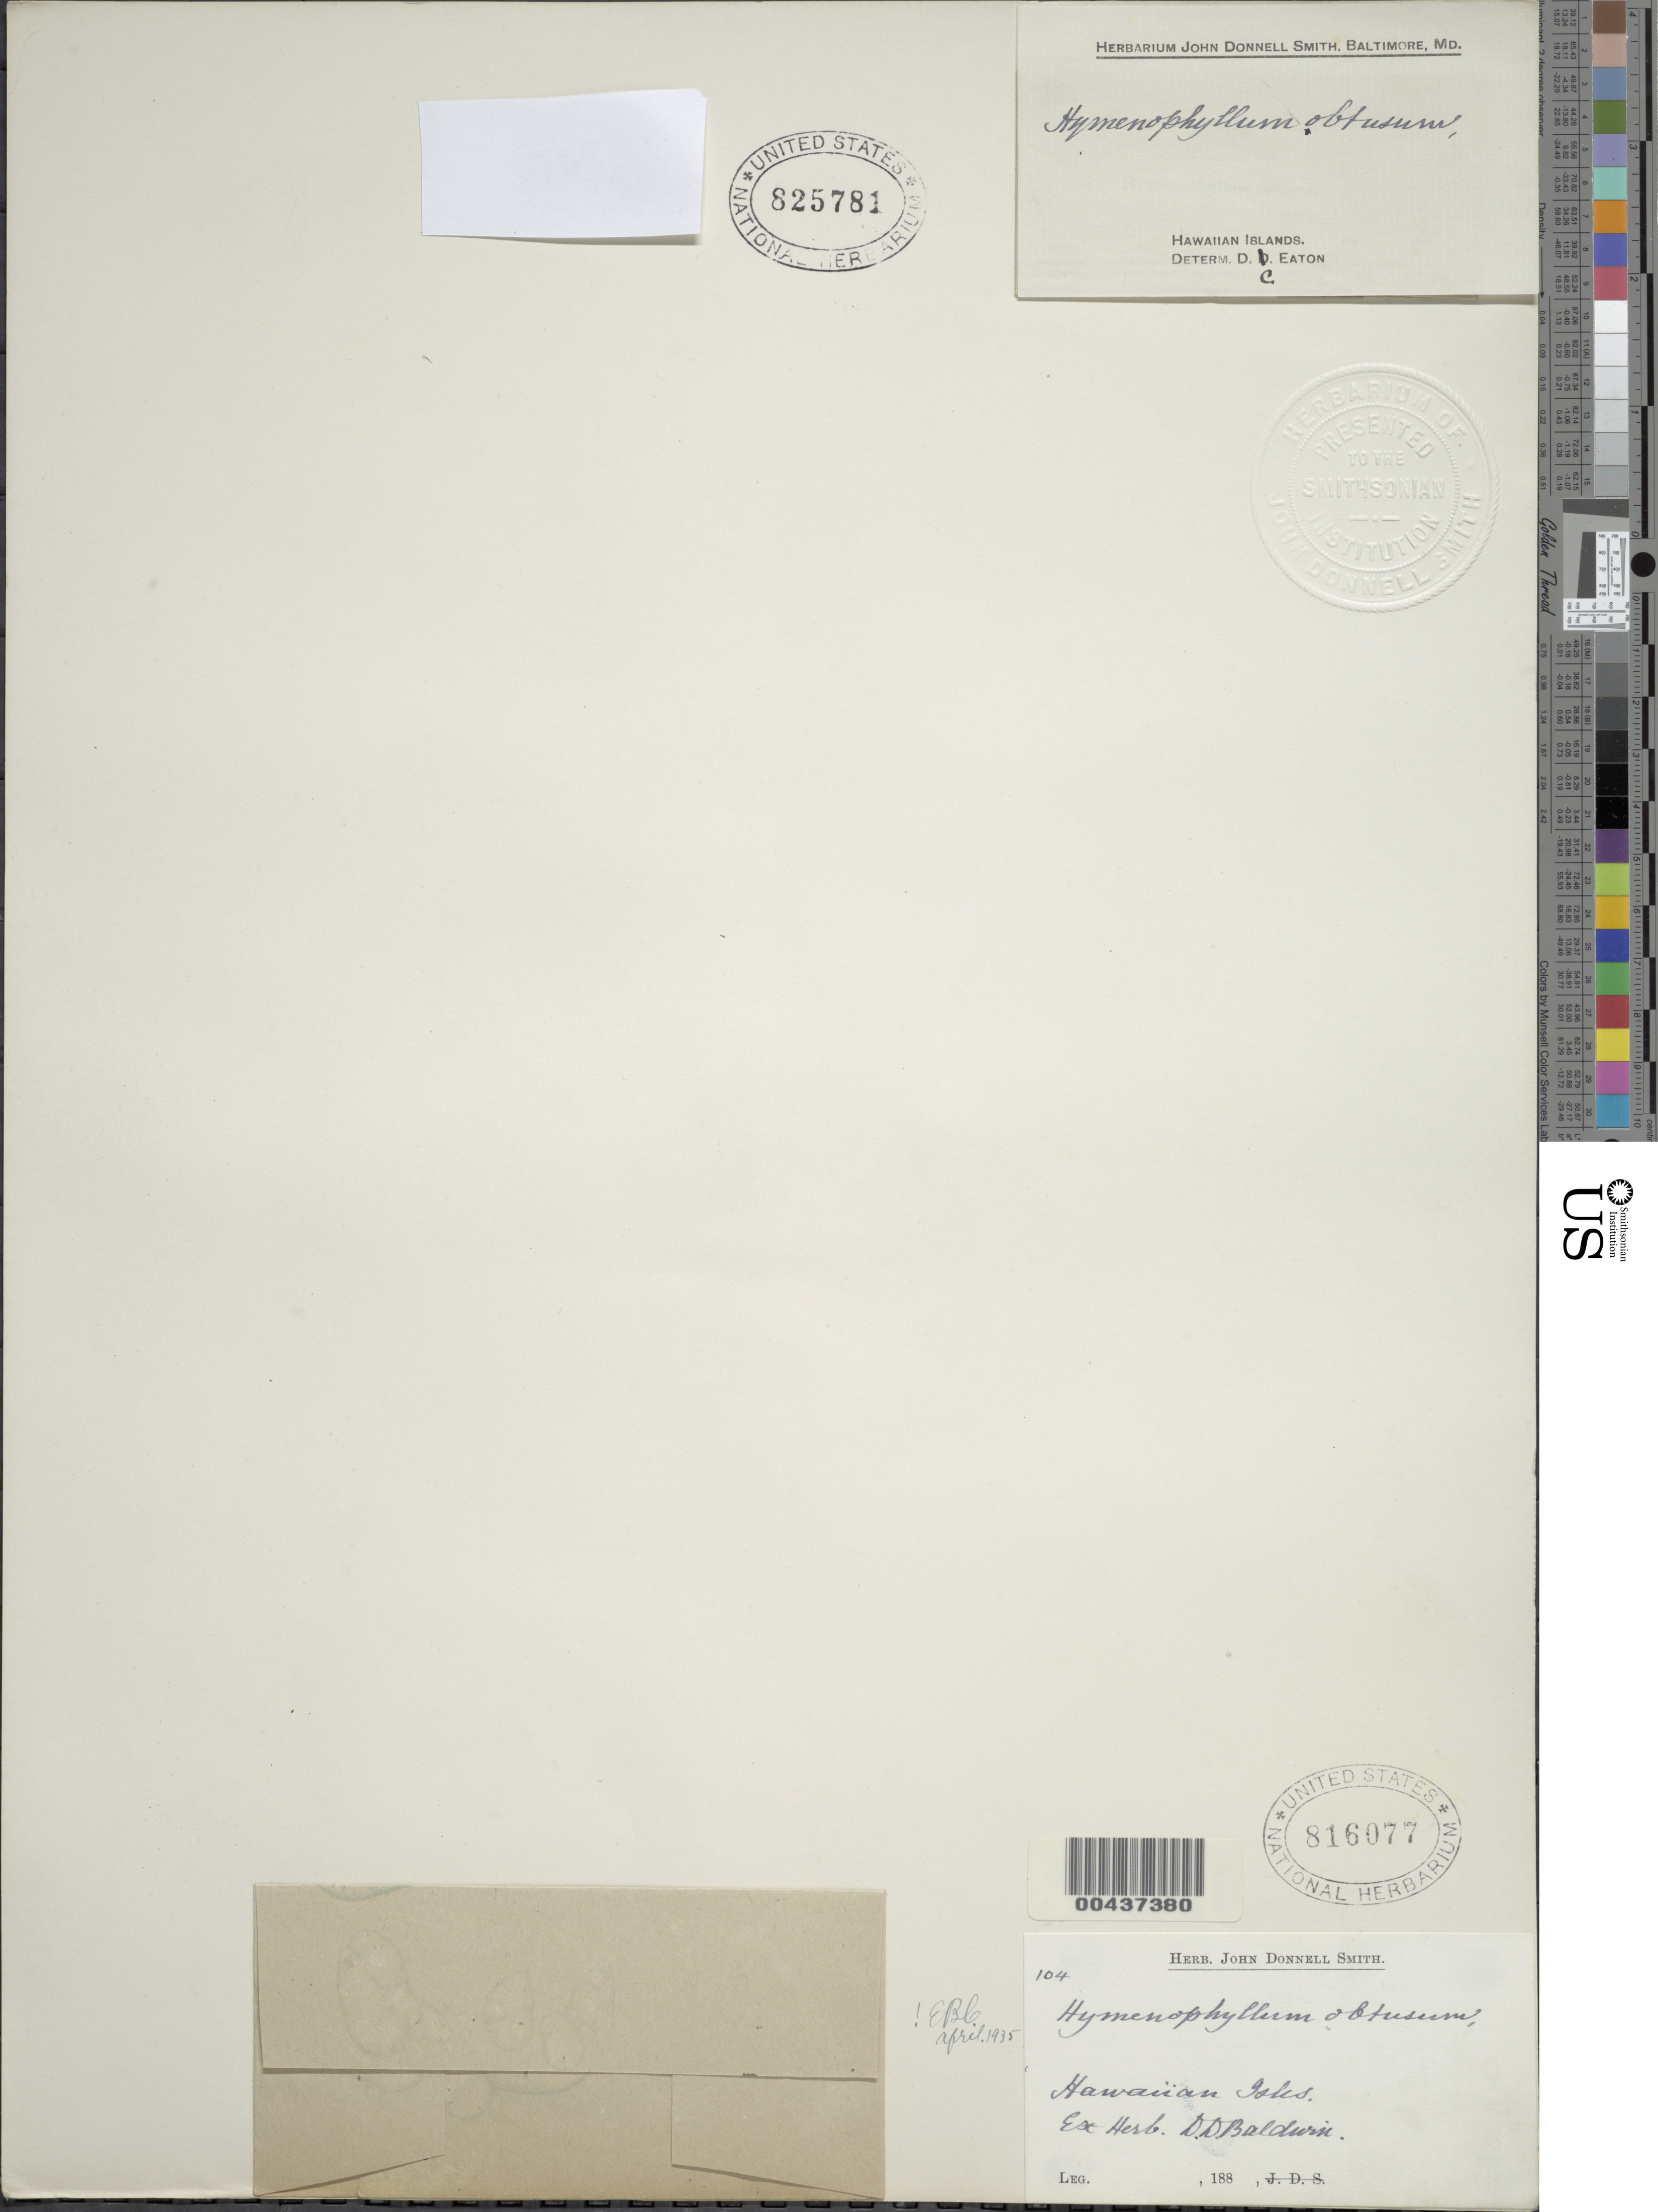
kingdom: Plantae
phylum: Tracheophyta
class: Polypodiopsida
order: Hymenophyllales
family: Hymenophyllaceae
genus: Hymenophyllum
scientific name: Hymenophyllum obtusum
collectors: D. Baldwin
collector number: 104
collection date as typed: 188-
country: United States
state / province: Hawaii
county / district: Hawaii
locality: Hawaiian Isles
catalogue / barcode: US 816077